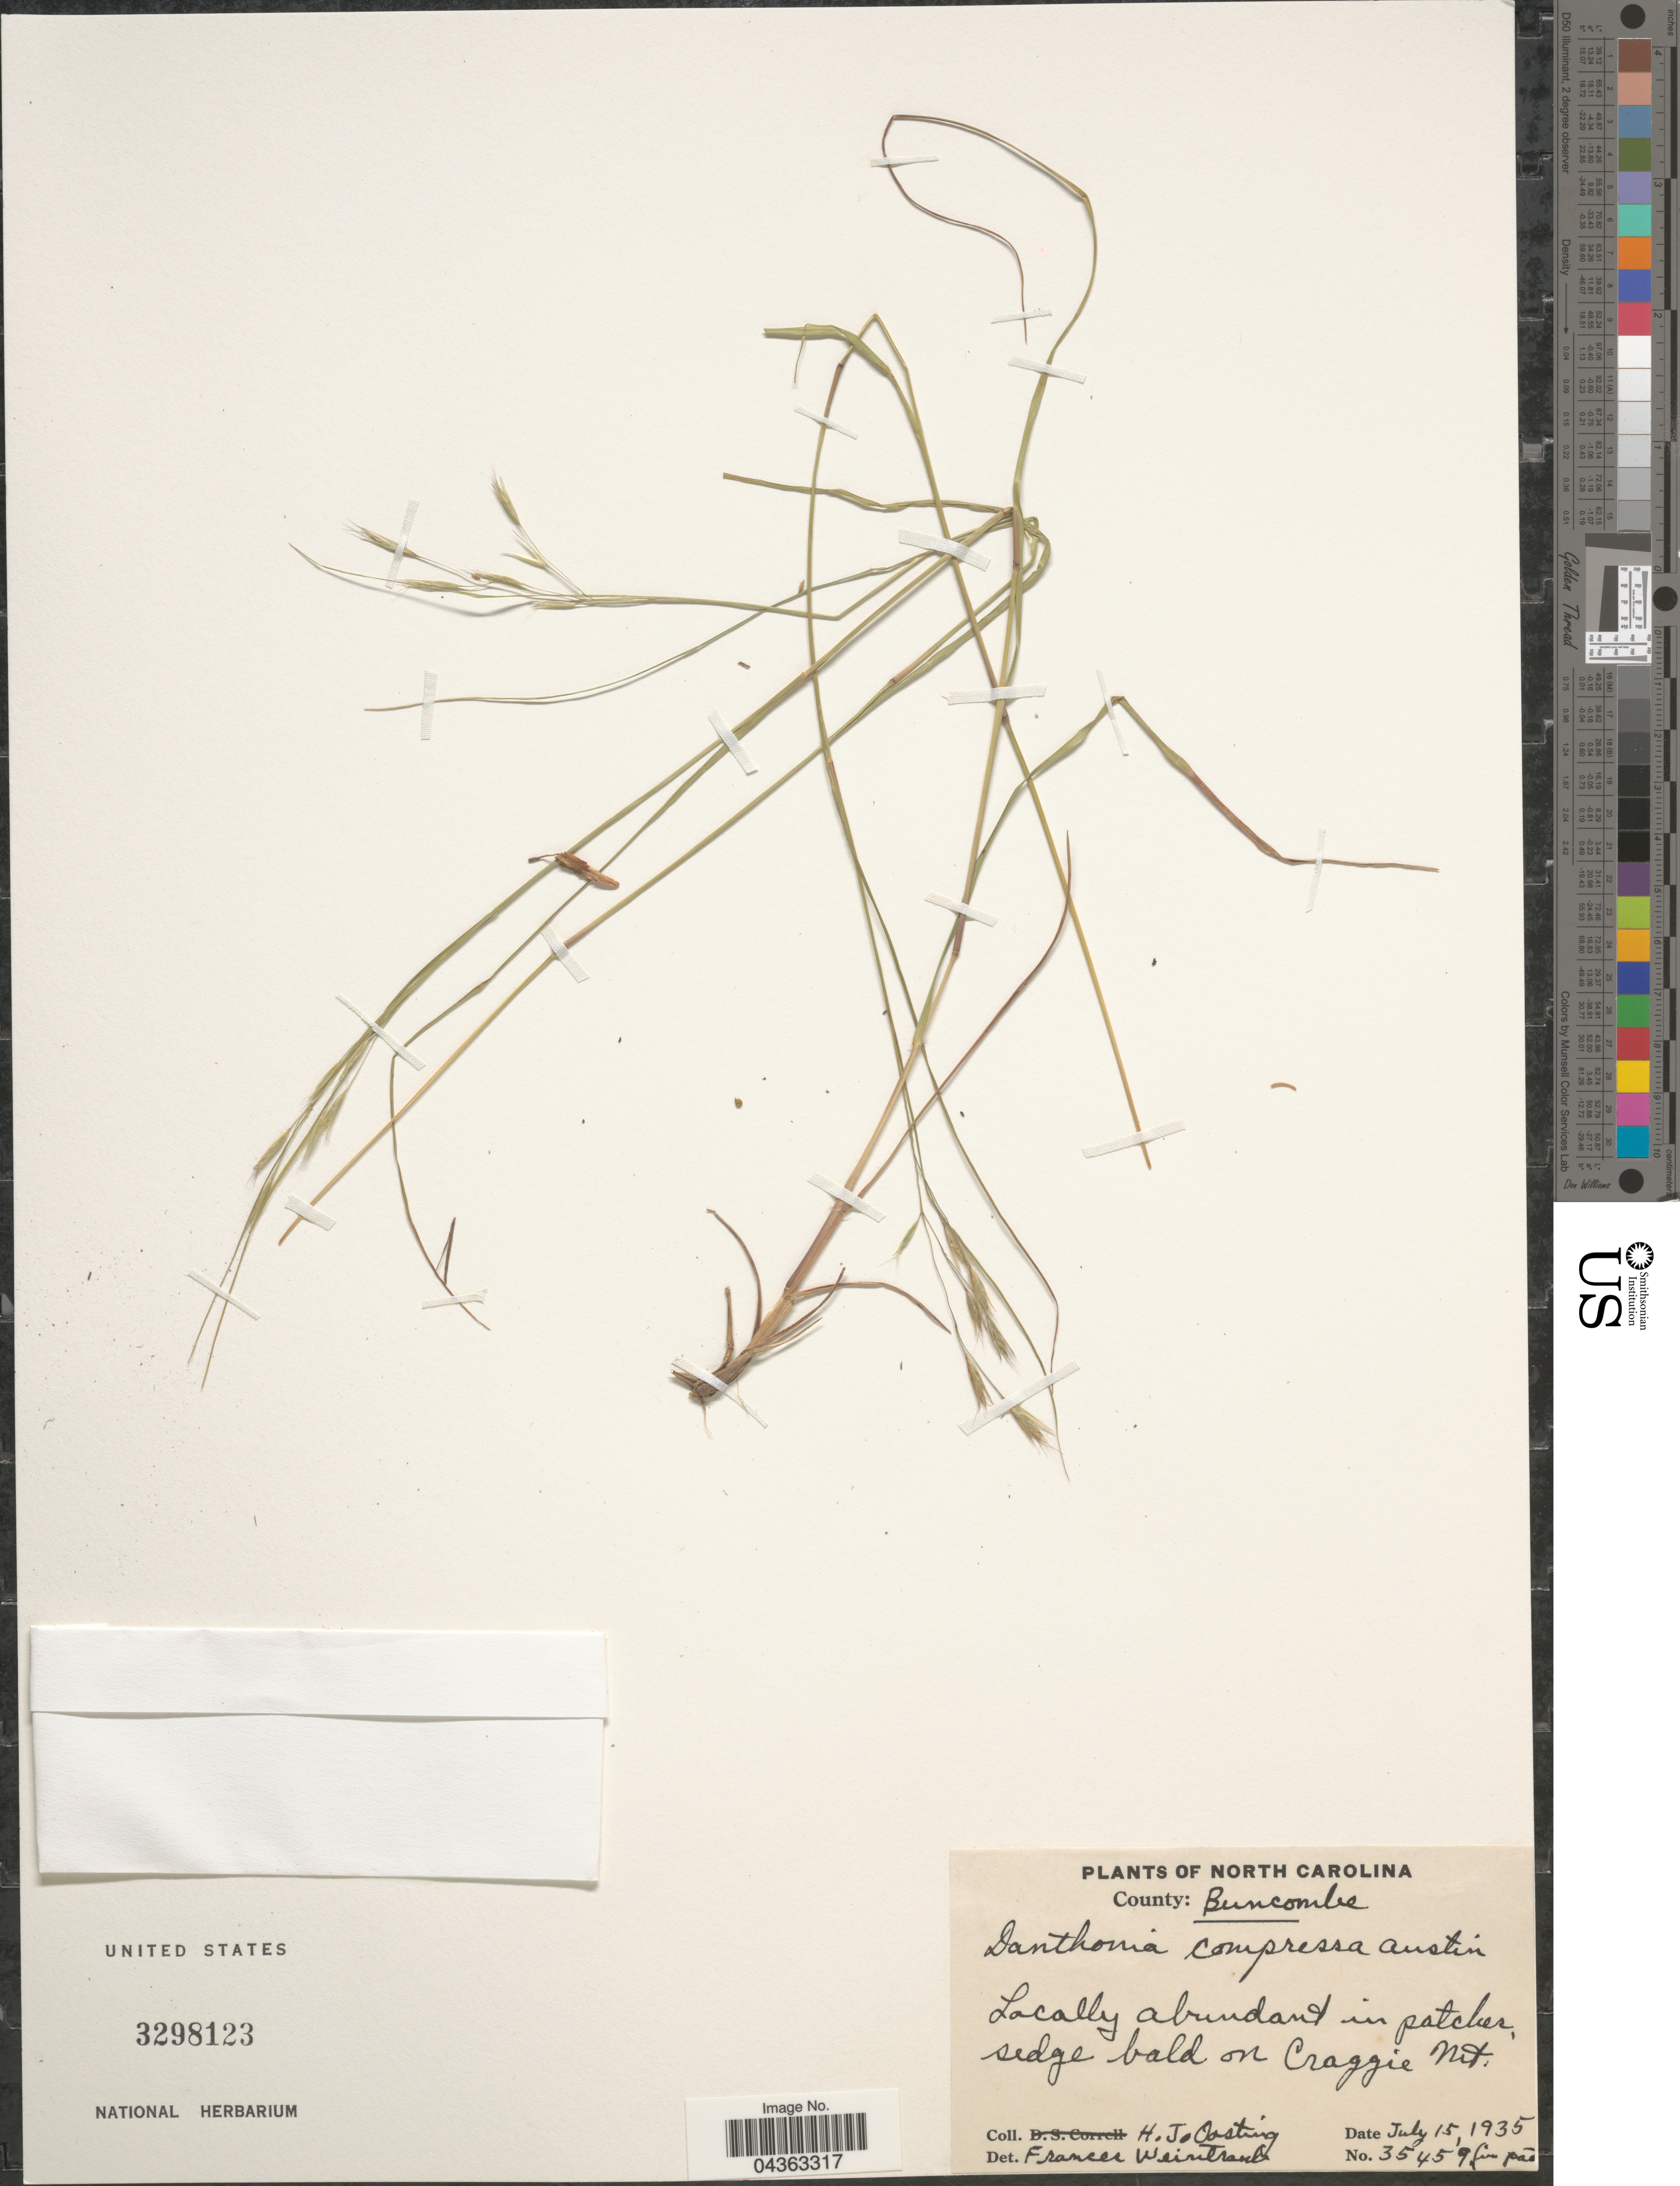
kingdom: Plantae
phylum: Tracheophyta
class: Liliopsida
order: Poales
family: Poaceae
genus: Danthonia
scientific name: Danthonia compressa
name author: Austin in F. Peck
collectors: H. Oosting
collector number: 3545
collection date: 1935-07-15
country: United States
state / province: North Carolina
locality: County: Buncombe. Locally abundant in patcher, sedge bald on Craggie Mt.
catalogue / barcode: US 3298123